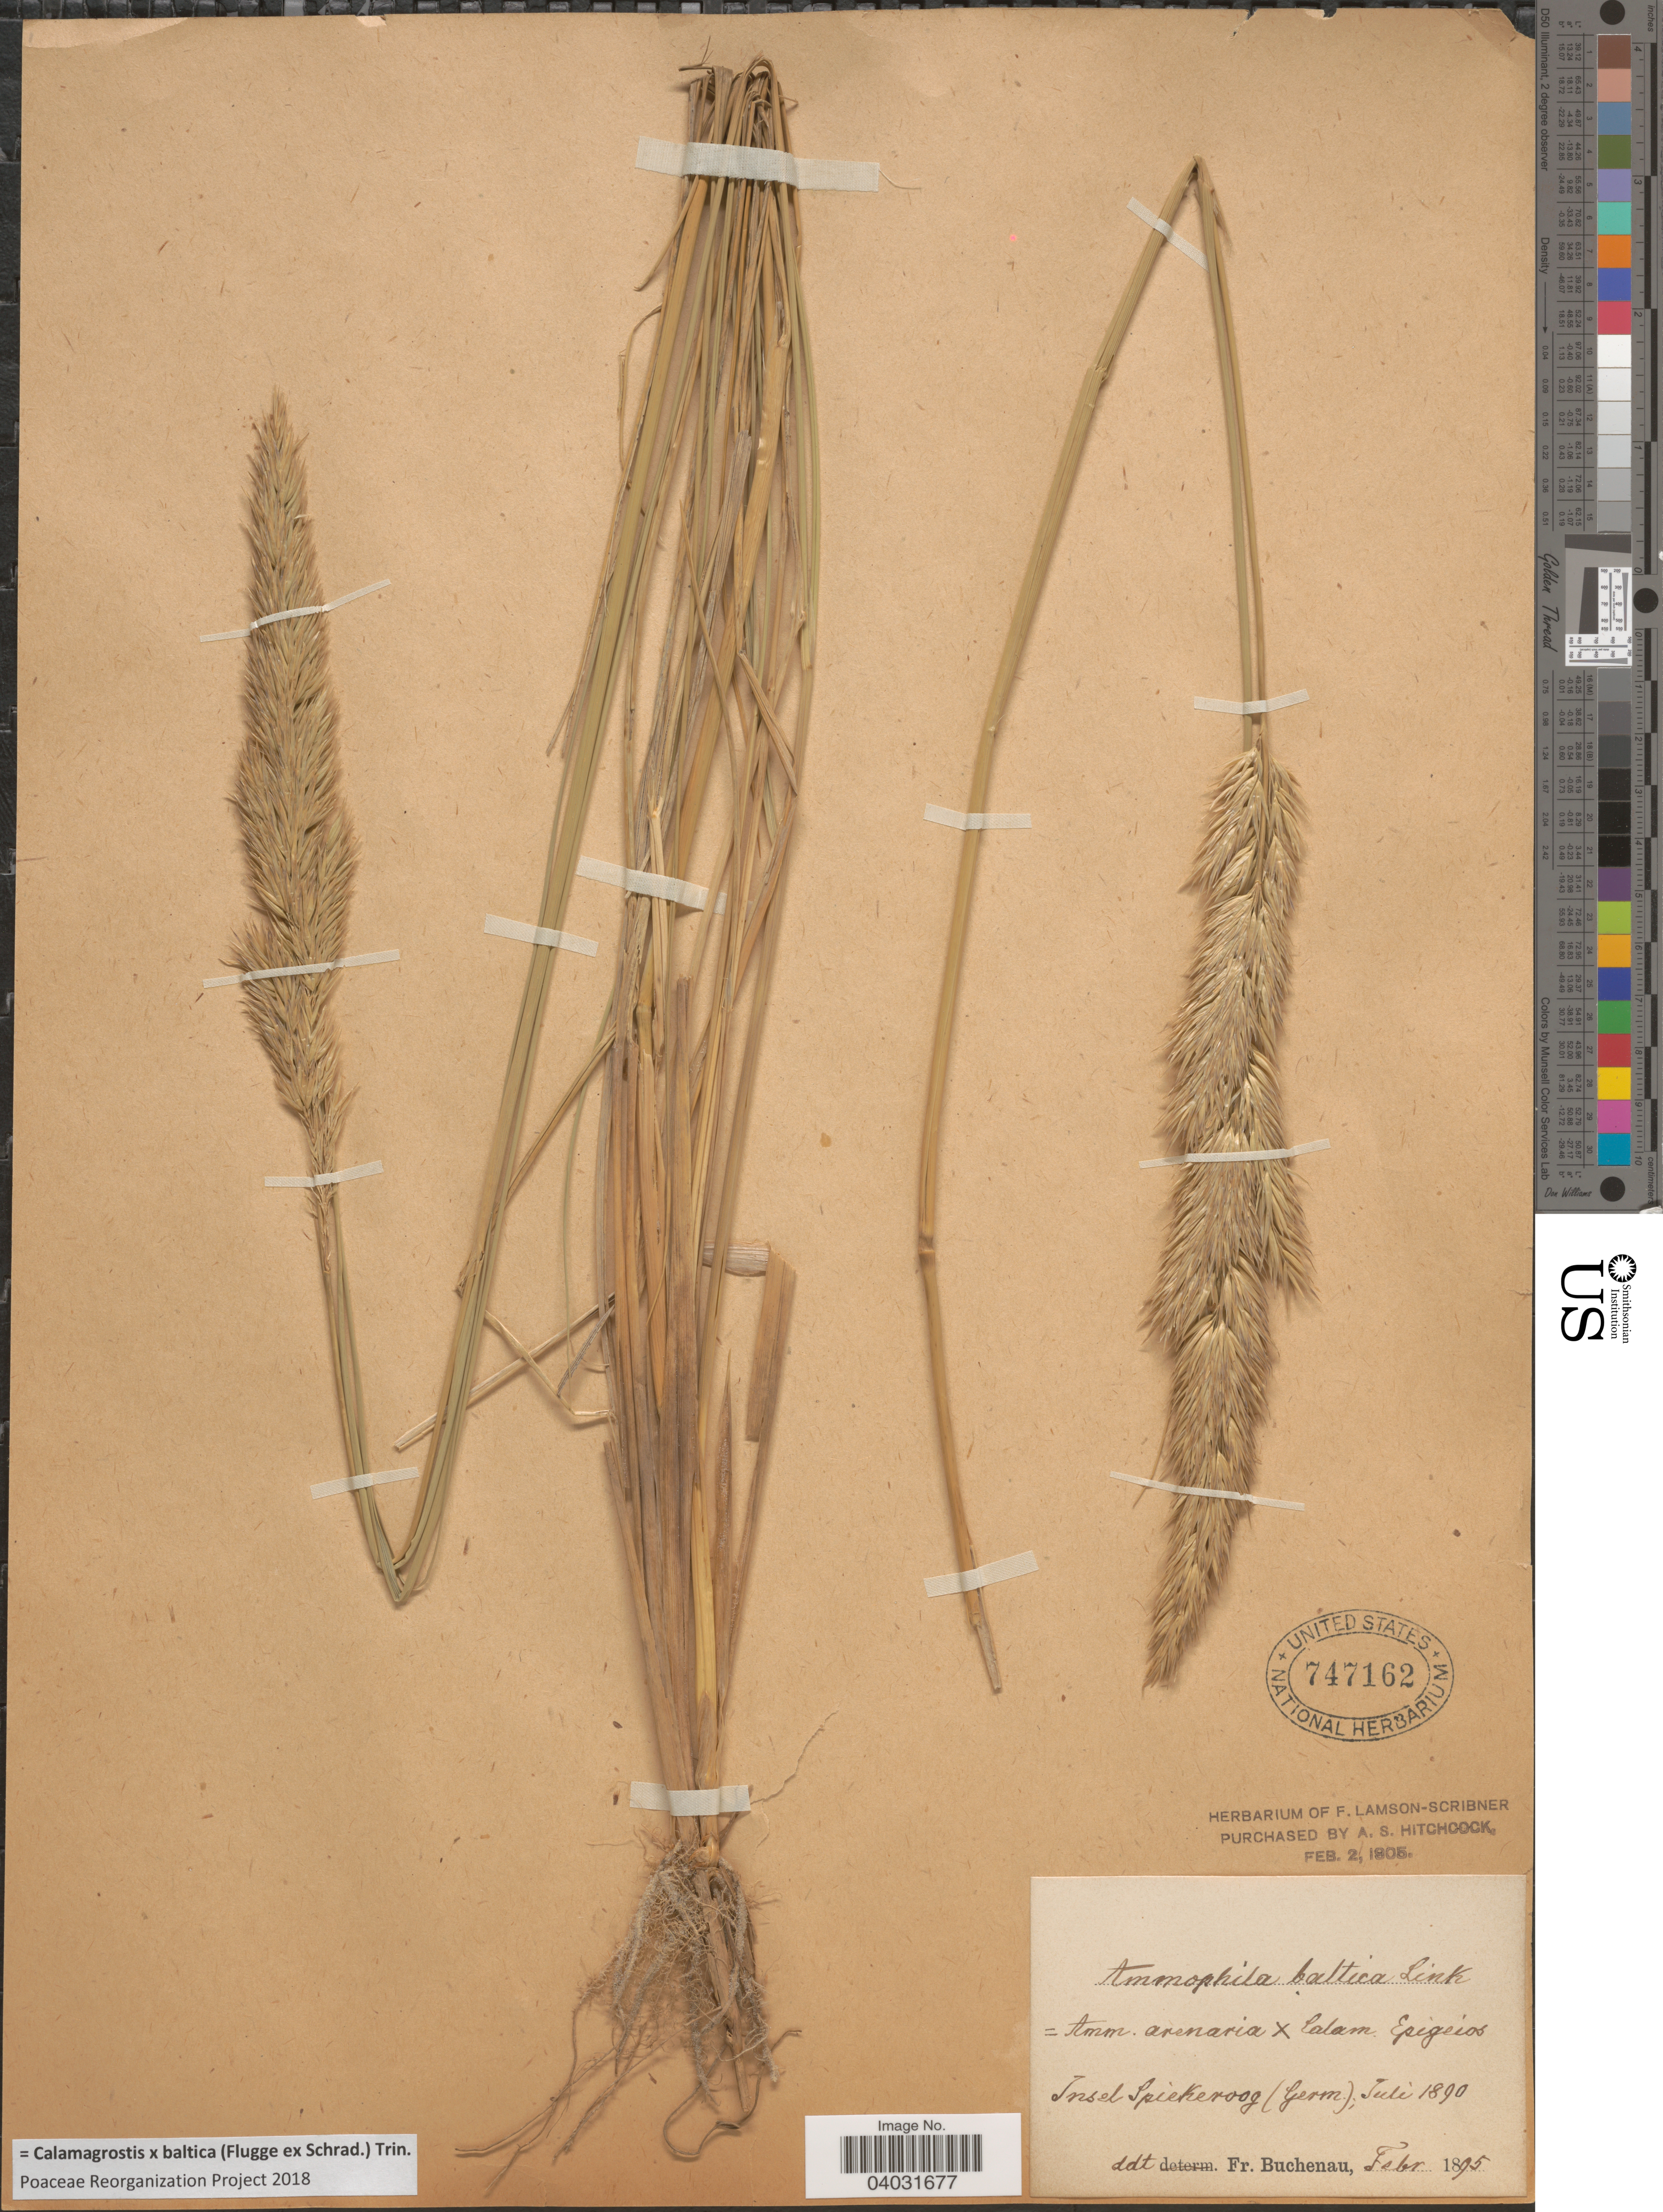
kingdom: Plantae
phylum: Tracheophyta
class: Liliopsida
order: Poales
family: Poaceae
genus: Calamagrostis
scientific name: Calamagrostis x baltica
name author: (Flüggé ex Schrad.) Trin.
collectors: F. Buchenau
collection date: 1890-07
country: Germany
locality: Insel Spiekeroog.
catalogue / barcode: US 747162